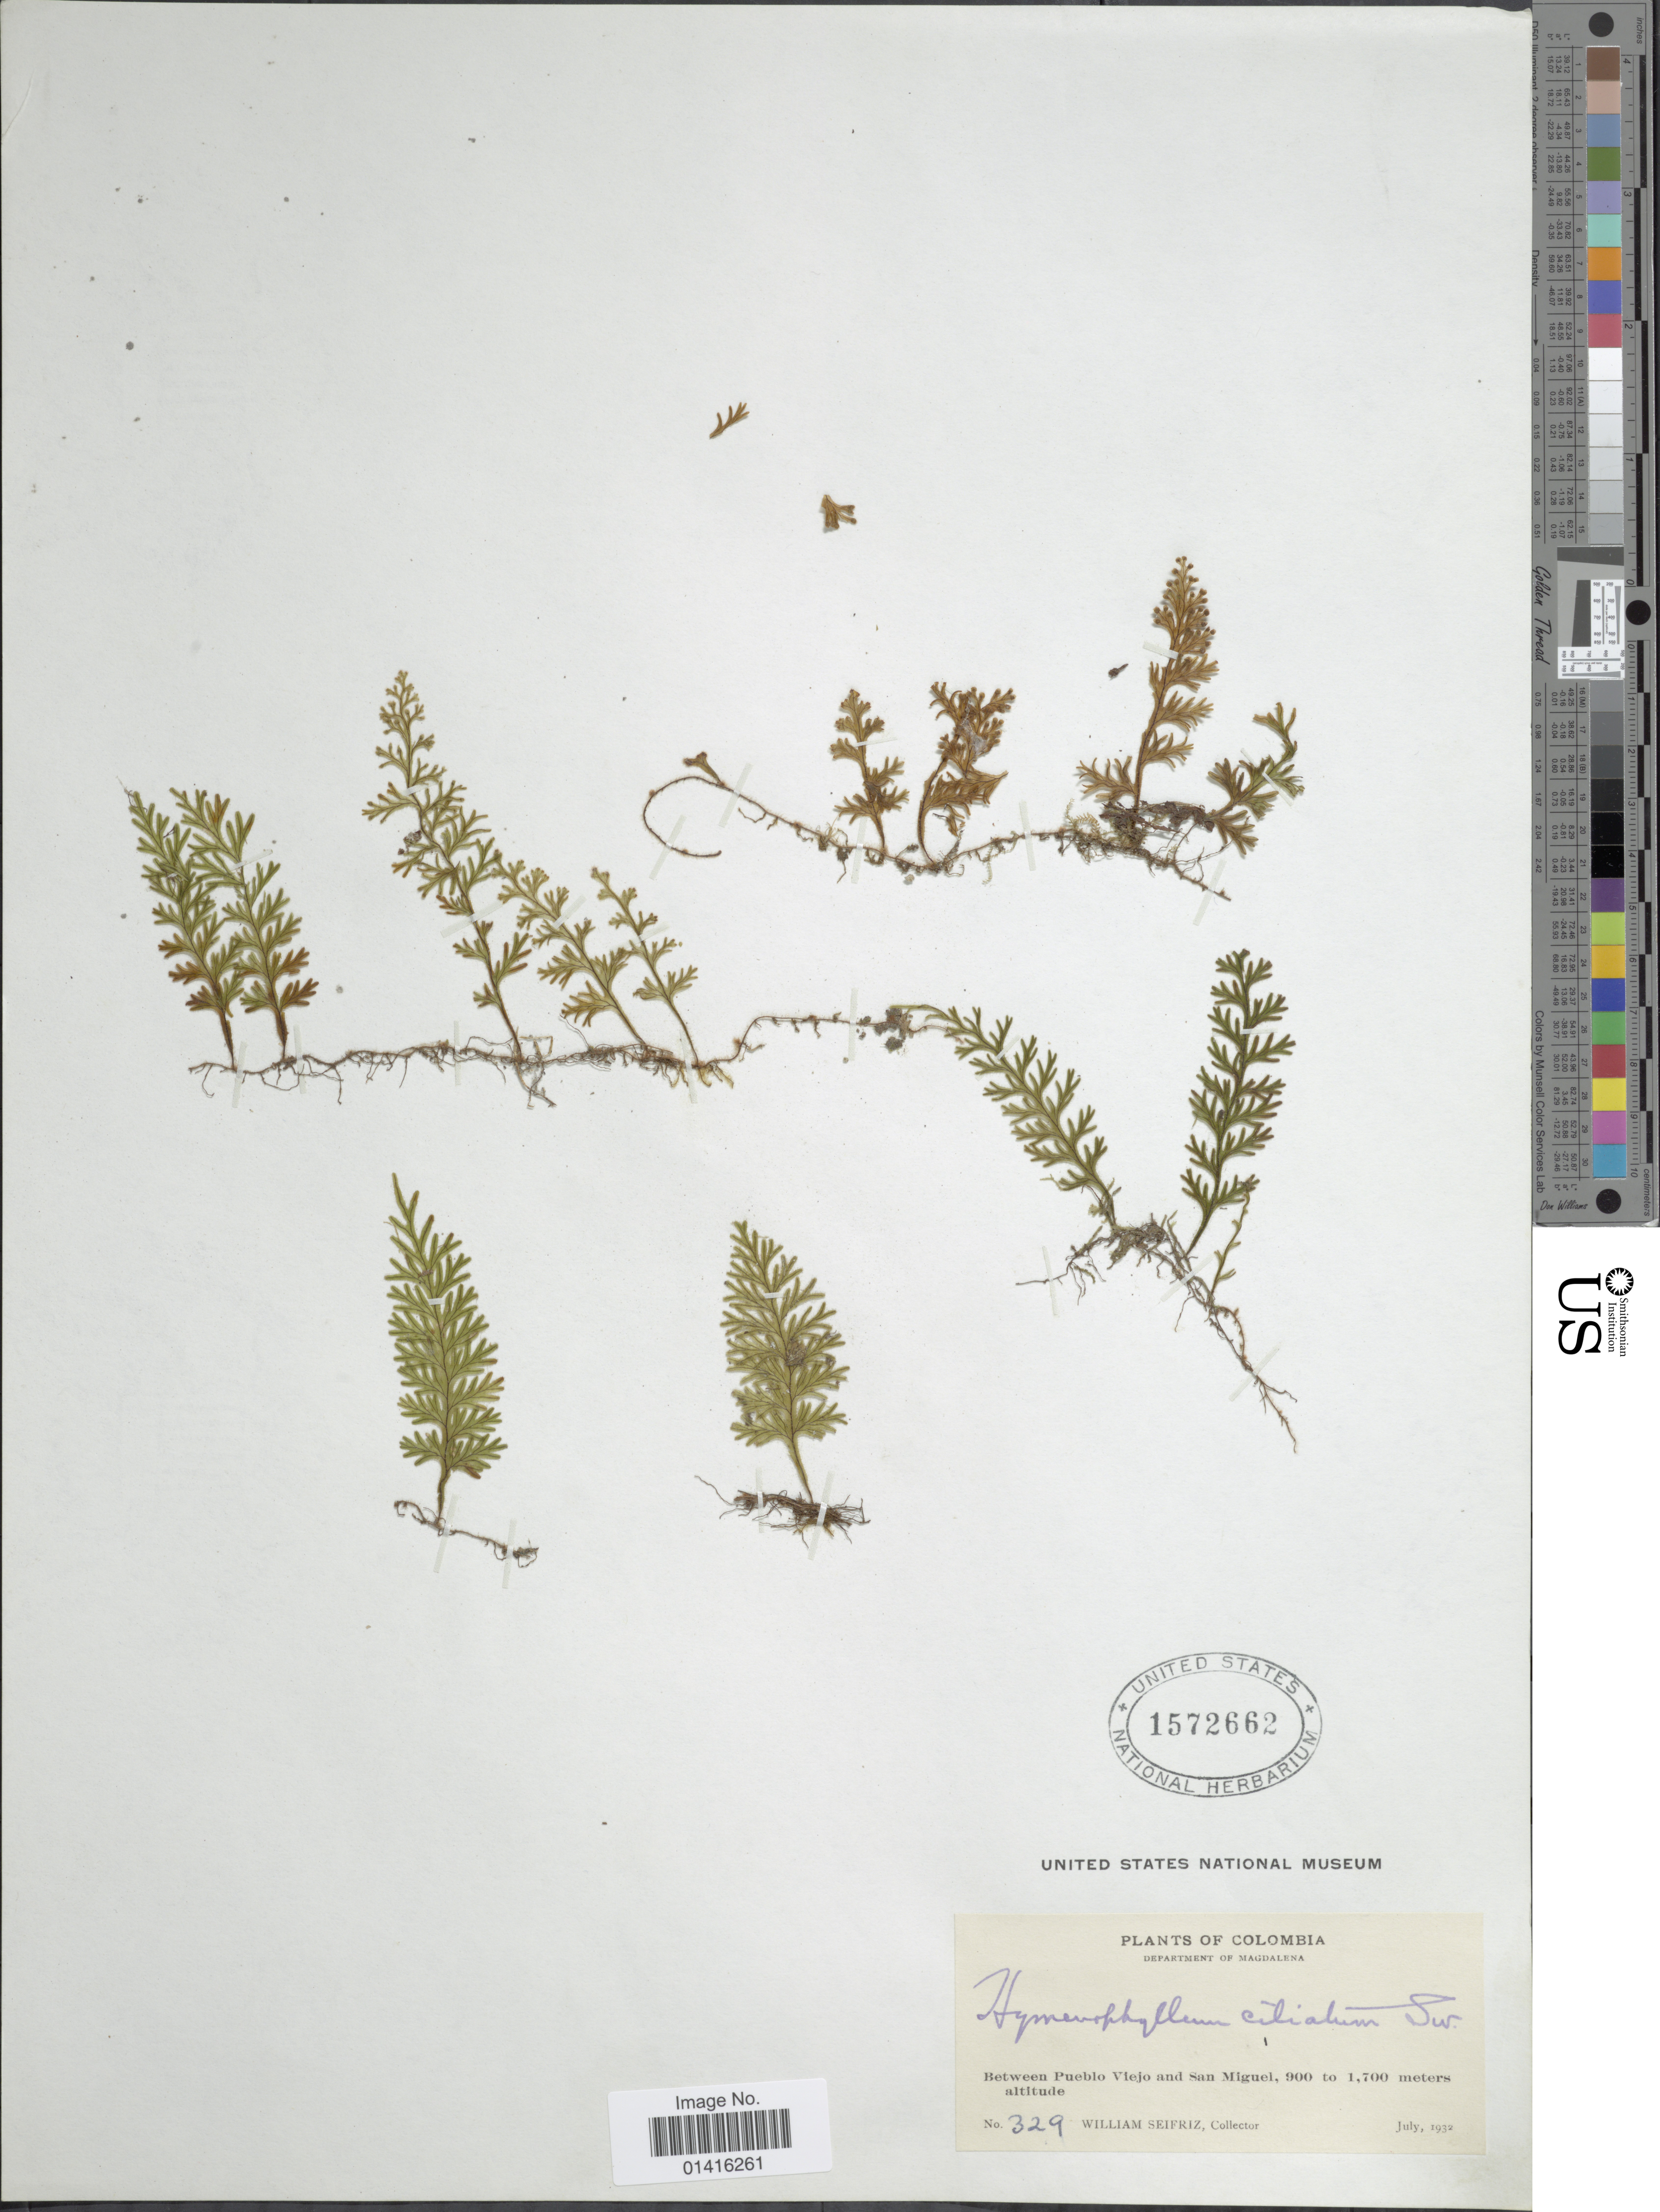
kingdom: Plantae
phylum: Tracheophyta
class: Polypodiopsida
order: Hymenophyllales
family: Hymenophyllaceae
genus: Hymenophyllum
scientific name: Hymenophyllum hirsutum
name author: (L.) Sw.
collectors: W. Seifriz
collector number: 329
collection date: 1932-07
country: Colombia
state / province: Magdalena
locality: Between Pueblo Viejo and San Miguel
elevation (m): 900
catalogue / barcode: US 1572662